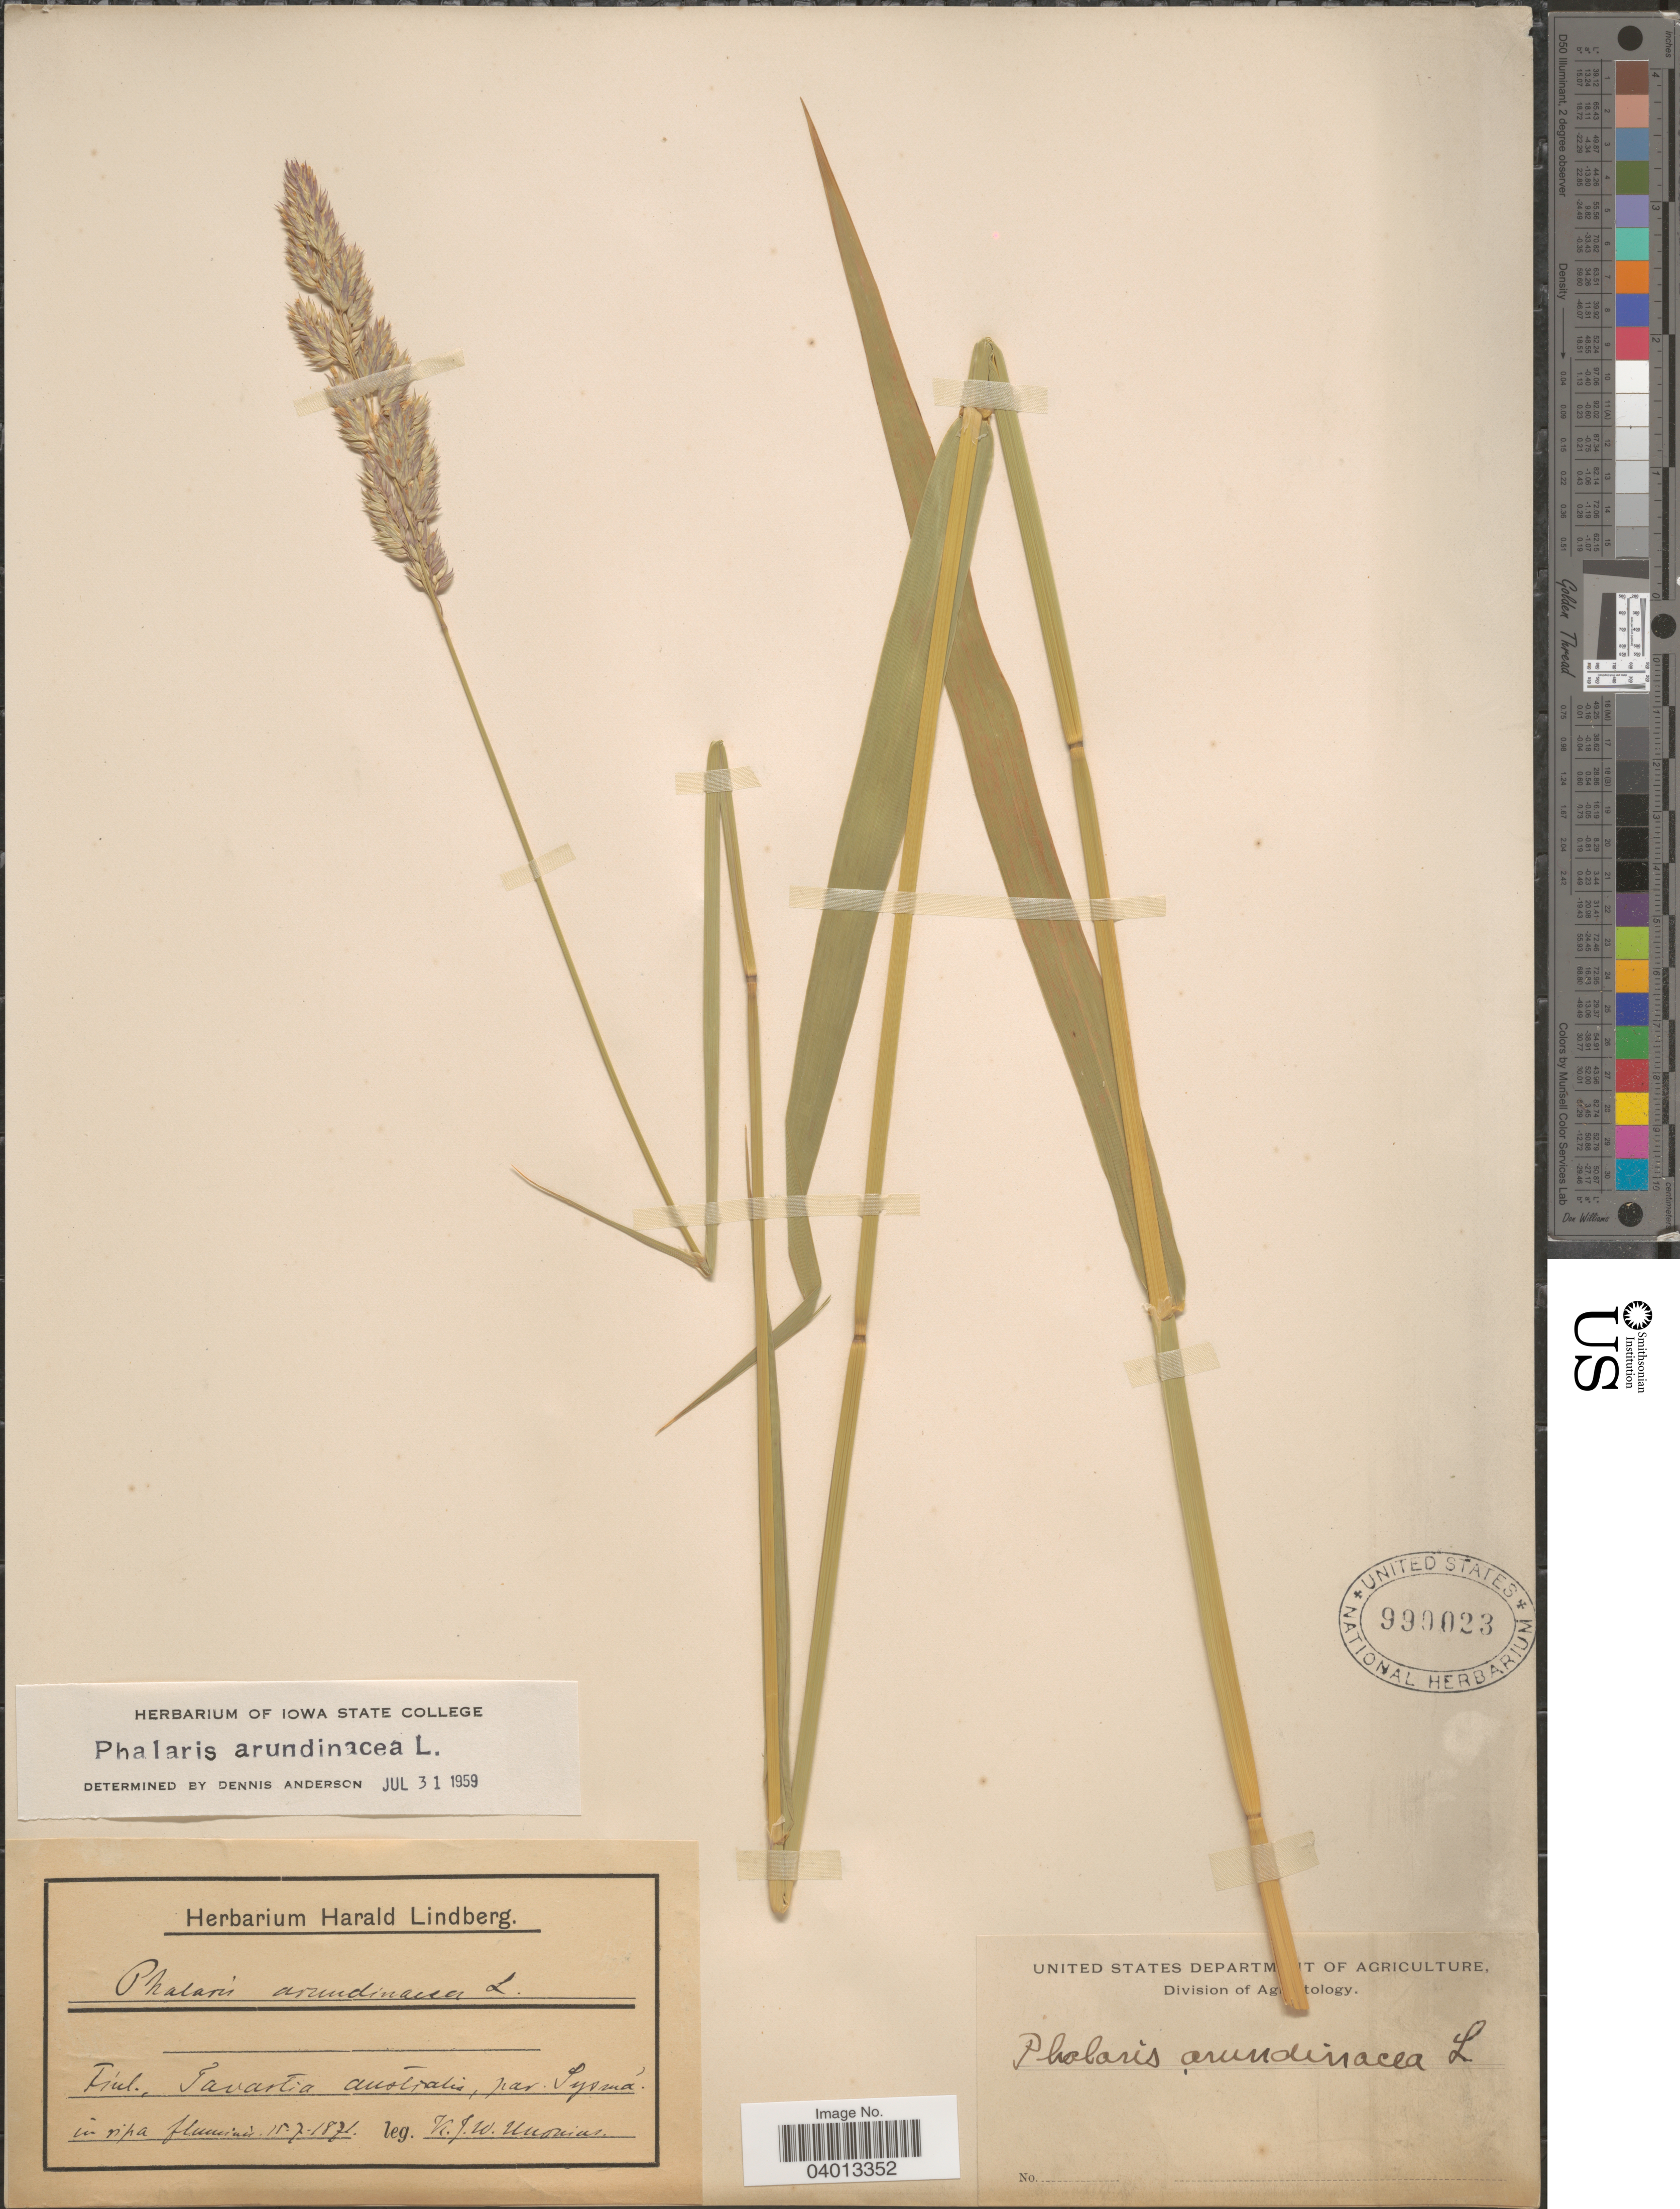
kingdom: Plantae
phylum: Tracheophyta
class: Liliopsida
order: Poales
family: Poaceae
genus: Phalaris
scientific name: Phalaris arundinacea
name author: L.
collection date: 1871-07-15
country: Finland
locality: Fiul., Tavastia australis, par. Sysmá.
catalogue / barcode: US 990023